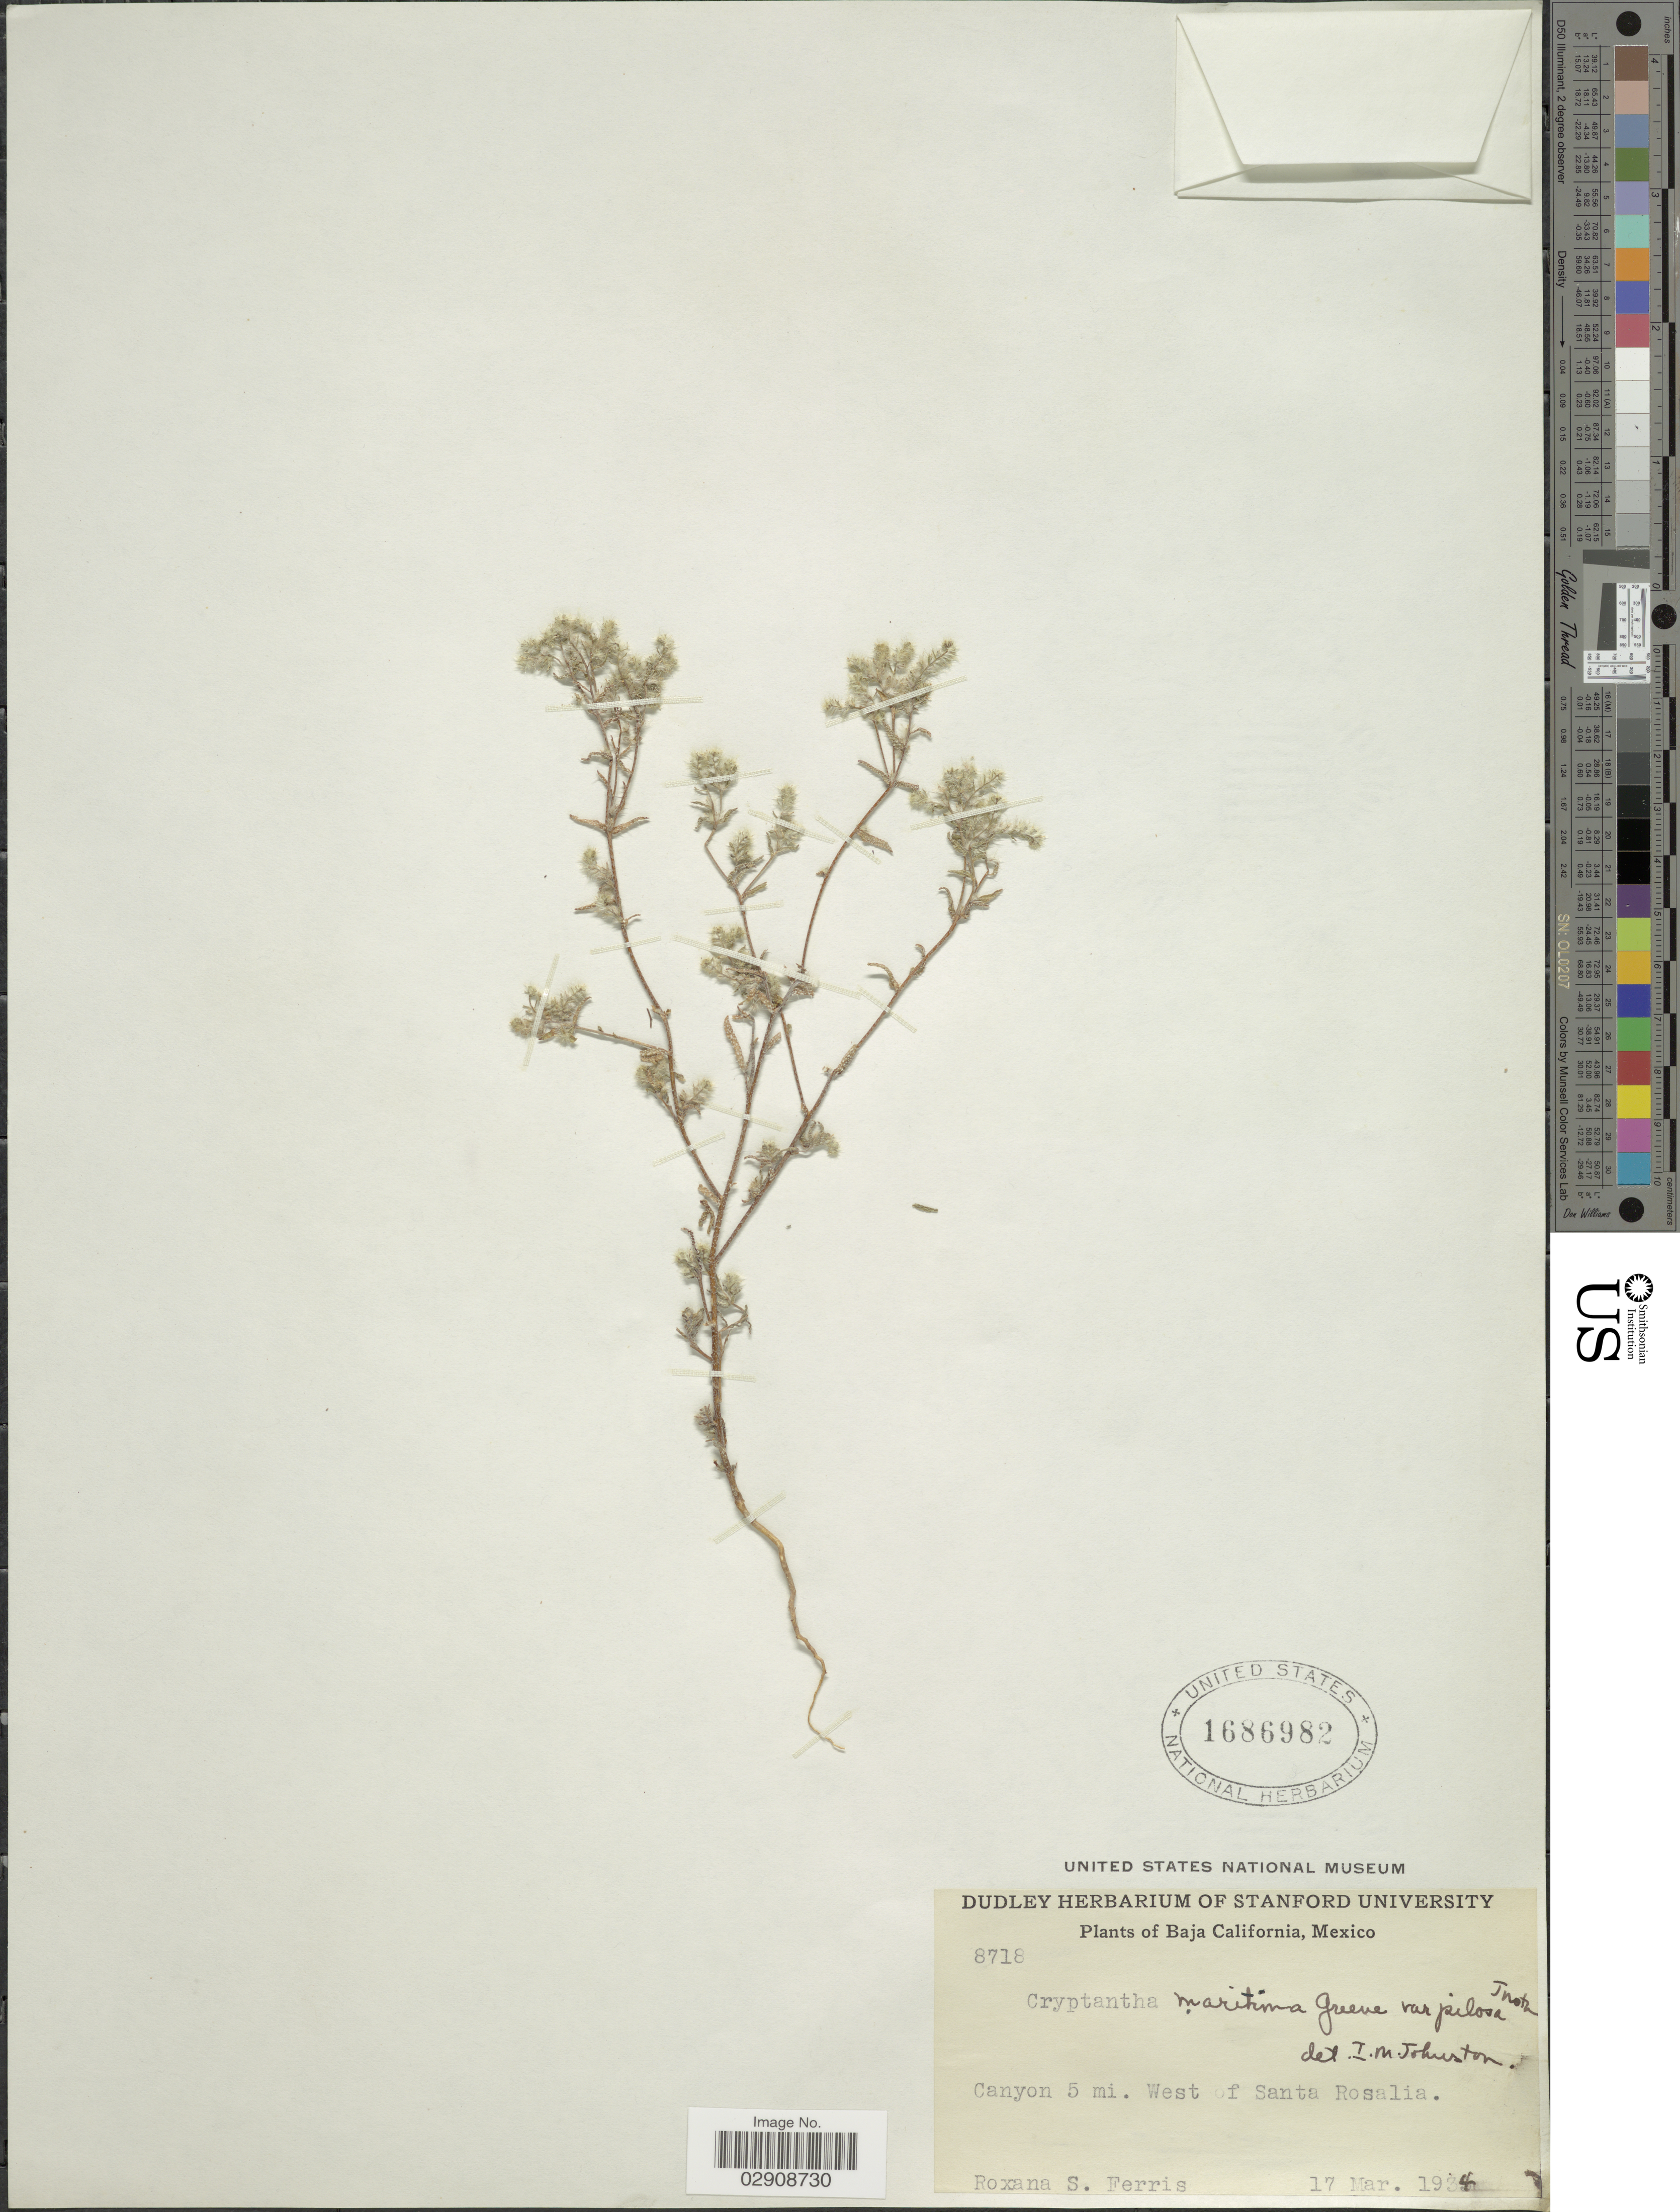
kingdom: Plantae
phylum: Tracheophyta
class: Magnoliopsida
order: Boraginales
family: Boraginaceae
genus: Cryptantha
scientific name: Cryptantha maritima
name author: (Greene) Greene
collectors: R. S. Ferris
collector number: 8718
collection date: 1934-03-17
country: Mexico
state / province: Baja California Sur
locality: Canyon 5 mi. West of Santa Rosalia.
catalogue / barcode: US 1686982